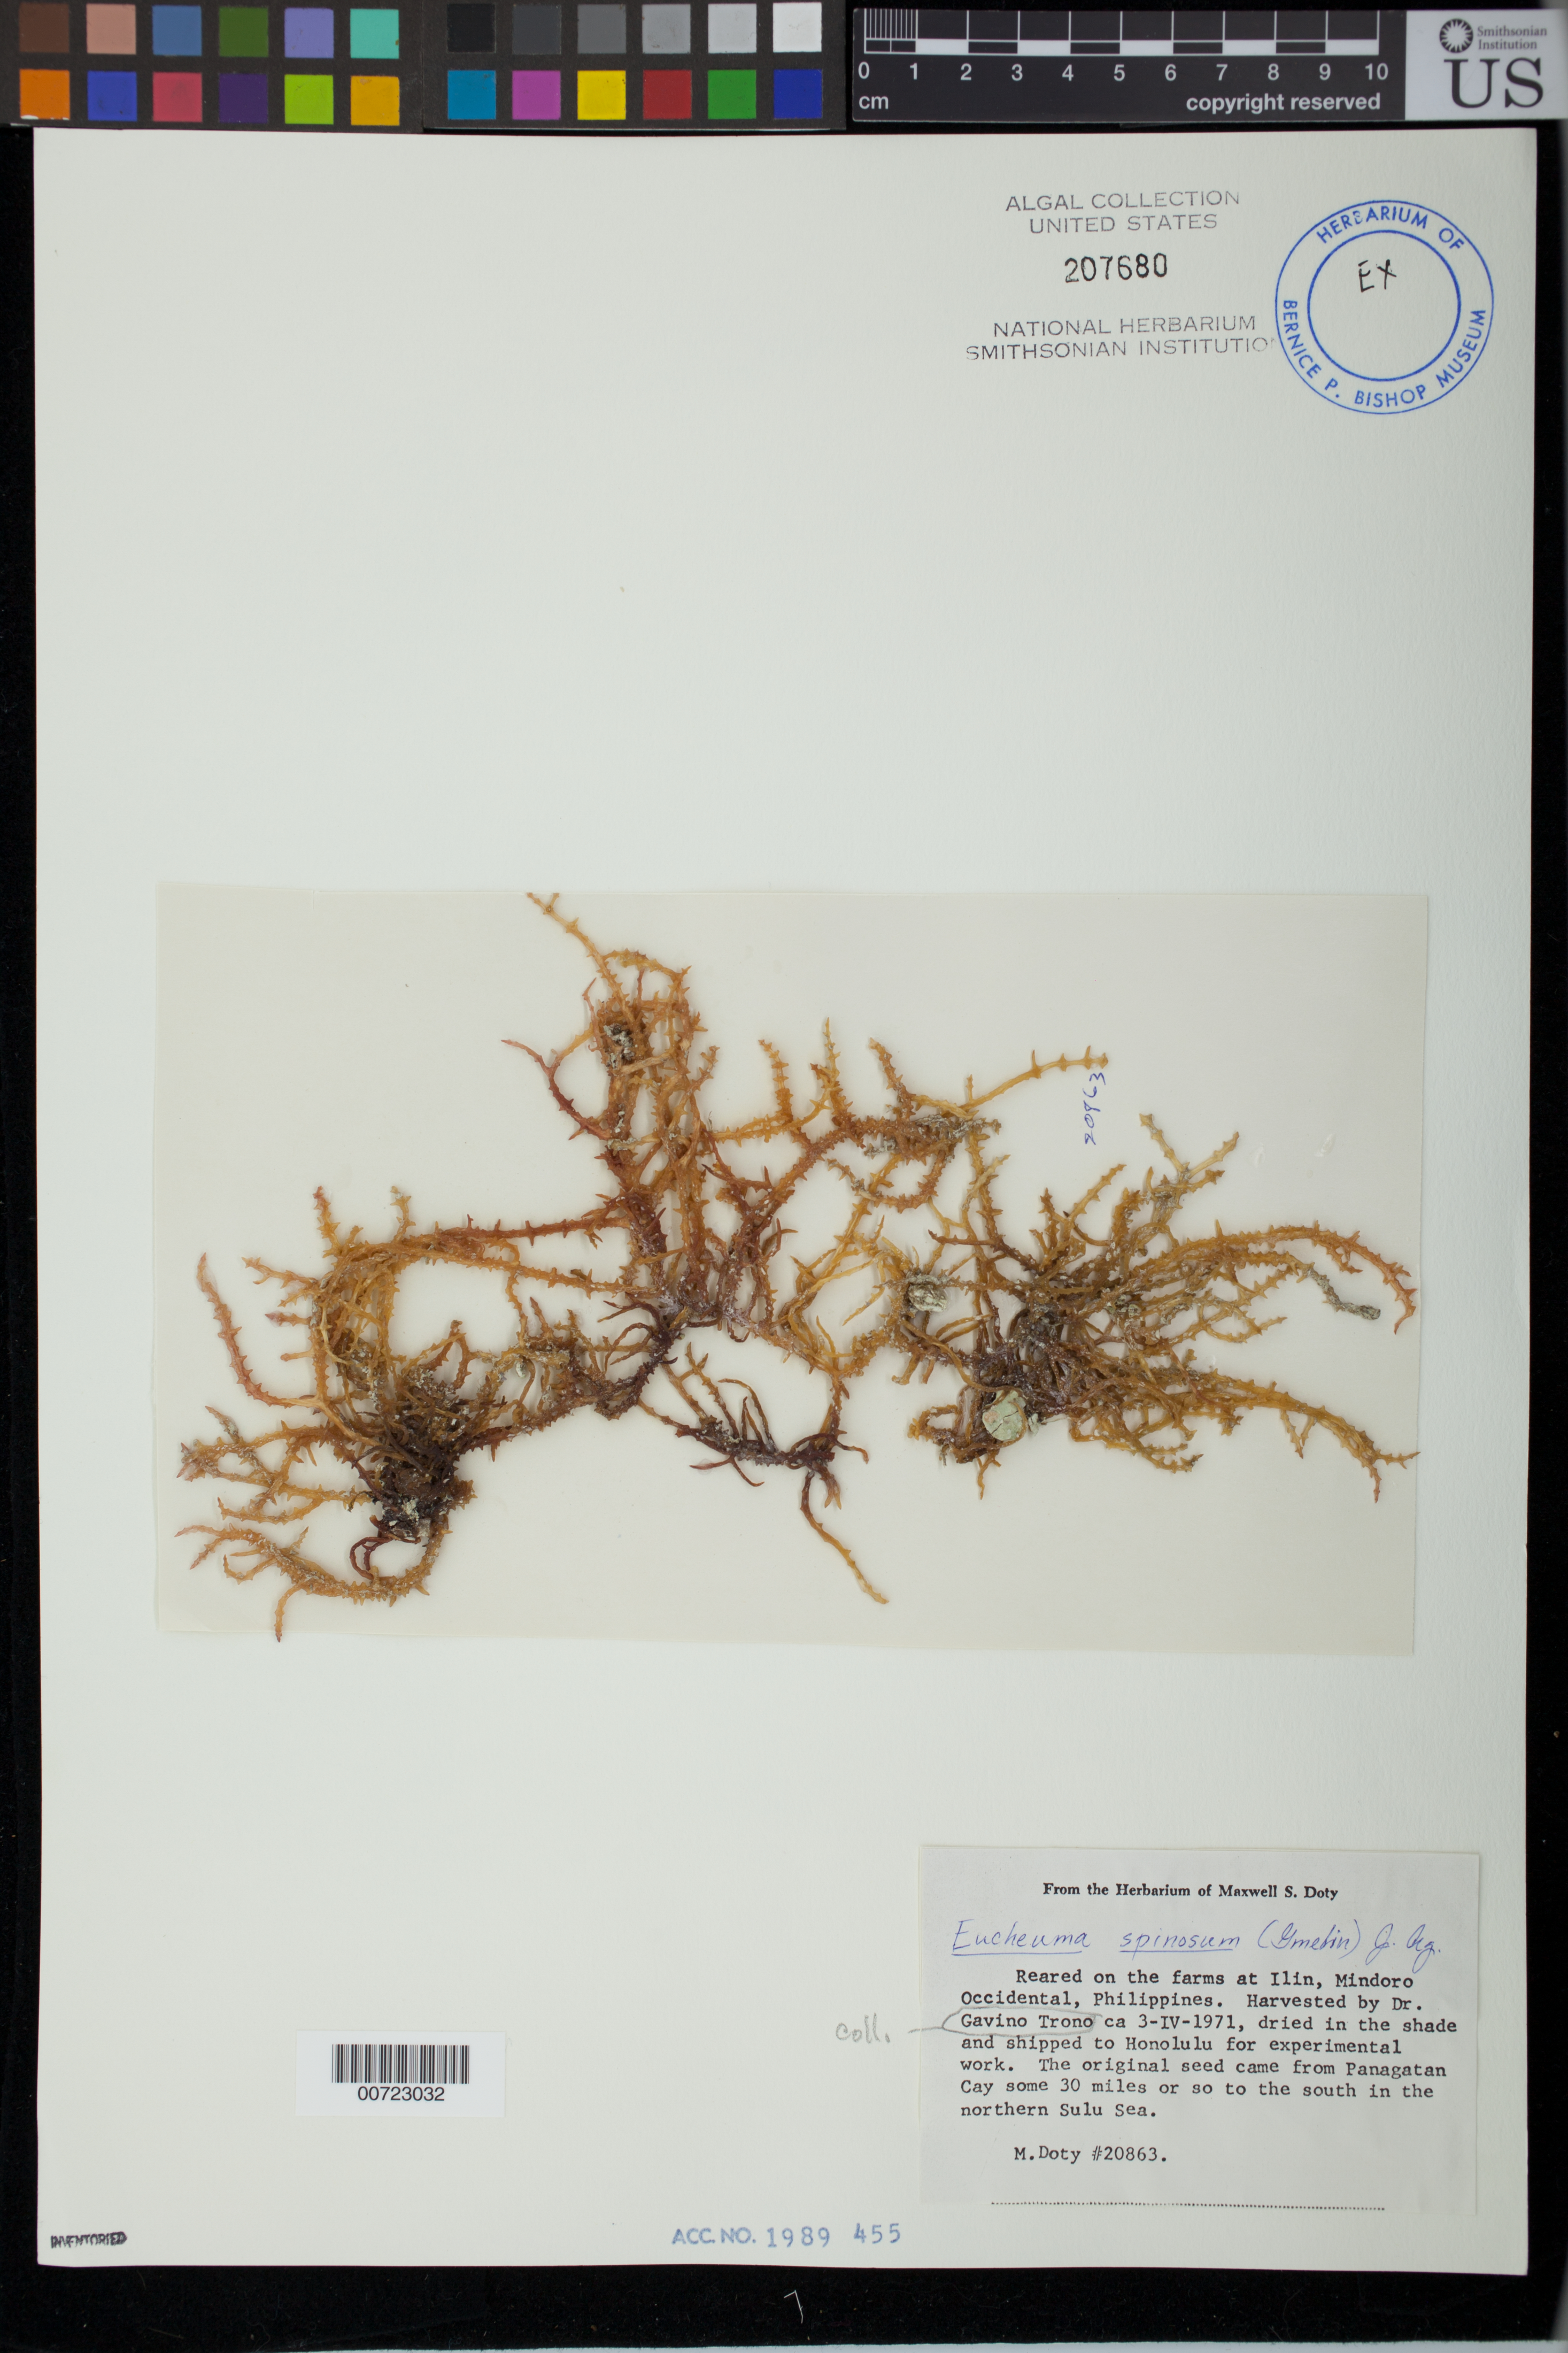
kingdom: Plantae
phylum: Rhodophyta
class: Florideophyceae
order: Gigartinales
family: Solieriaceae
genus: Eucheuma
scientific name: Eucheuma denticulatum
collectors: G. Trono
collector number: MSD 20863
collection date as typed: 03 Apr 1971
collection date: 1971-04-03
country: Philippines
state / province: Mimaropa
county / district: Mindoro Occidental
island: Mindoro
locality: Ilin (Note: the original "seed" came from Panagatan Cay ca. 30 miles to south in northern Sulu Sea)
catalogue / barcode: US 207680